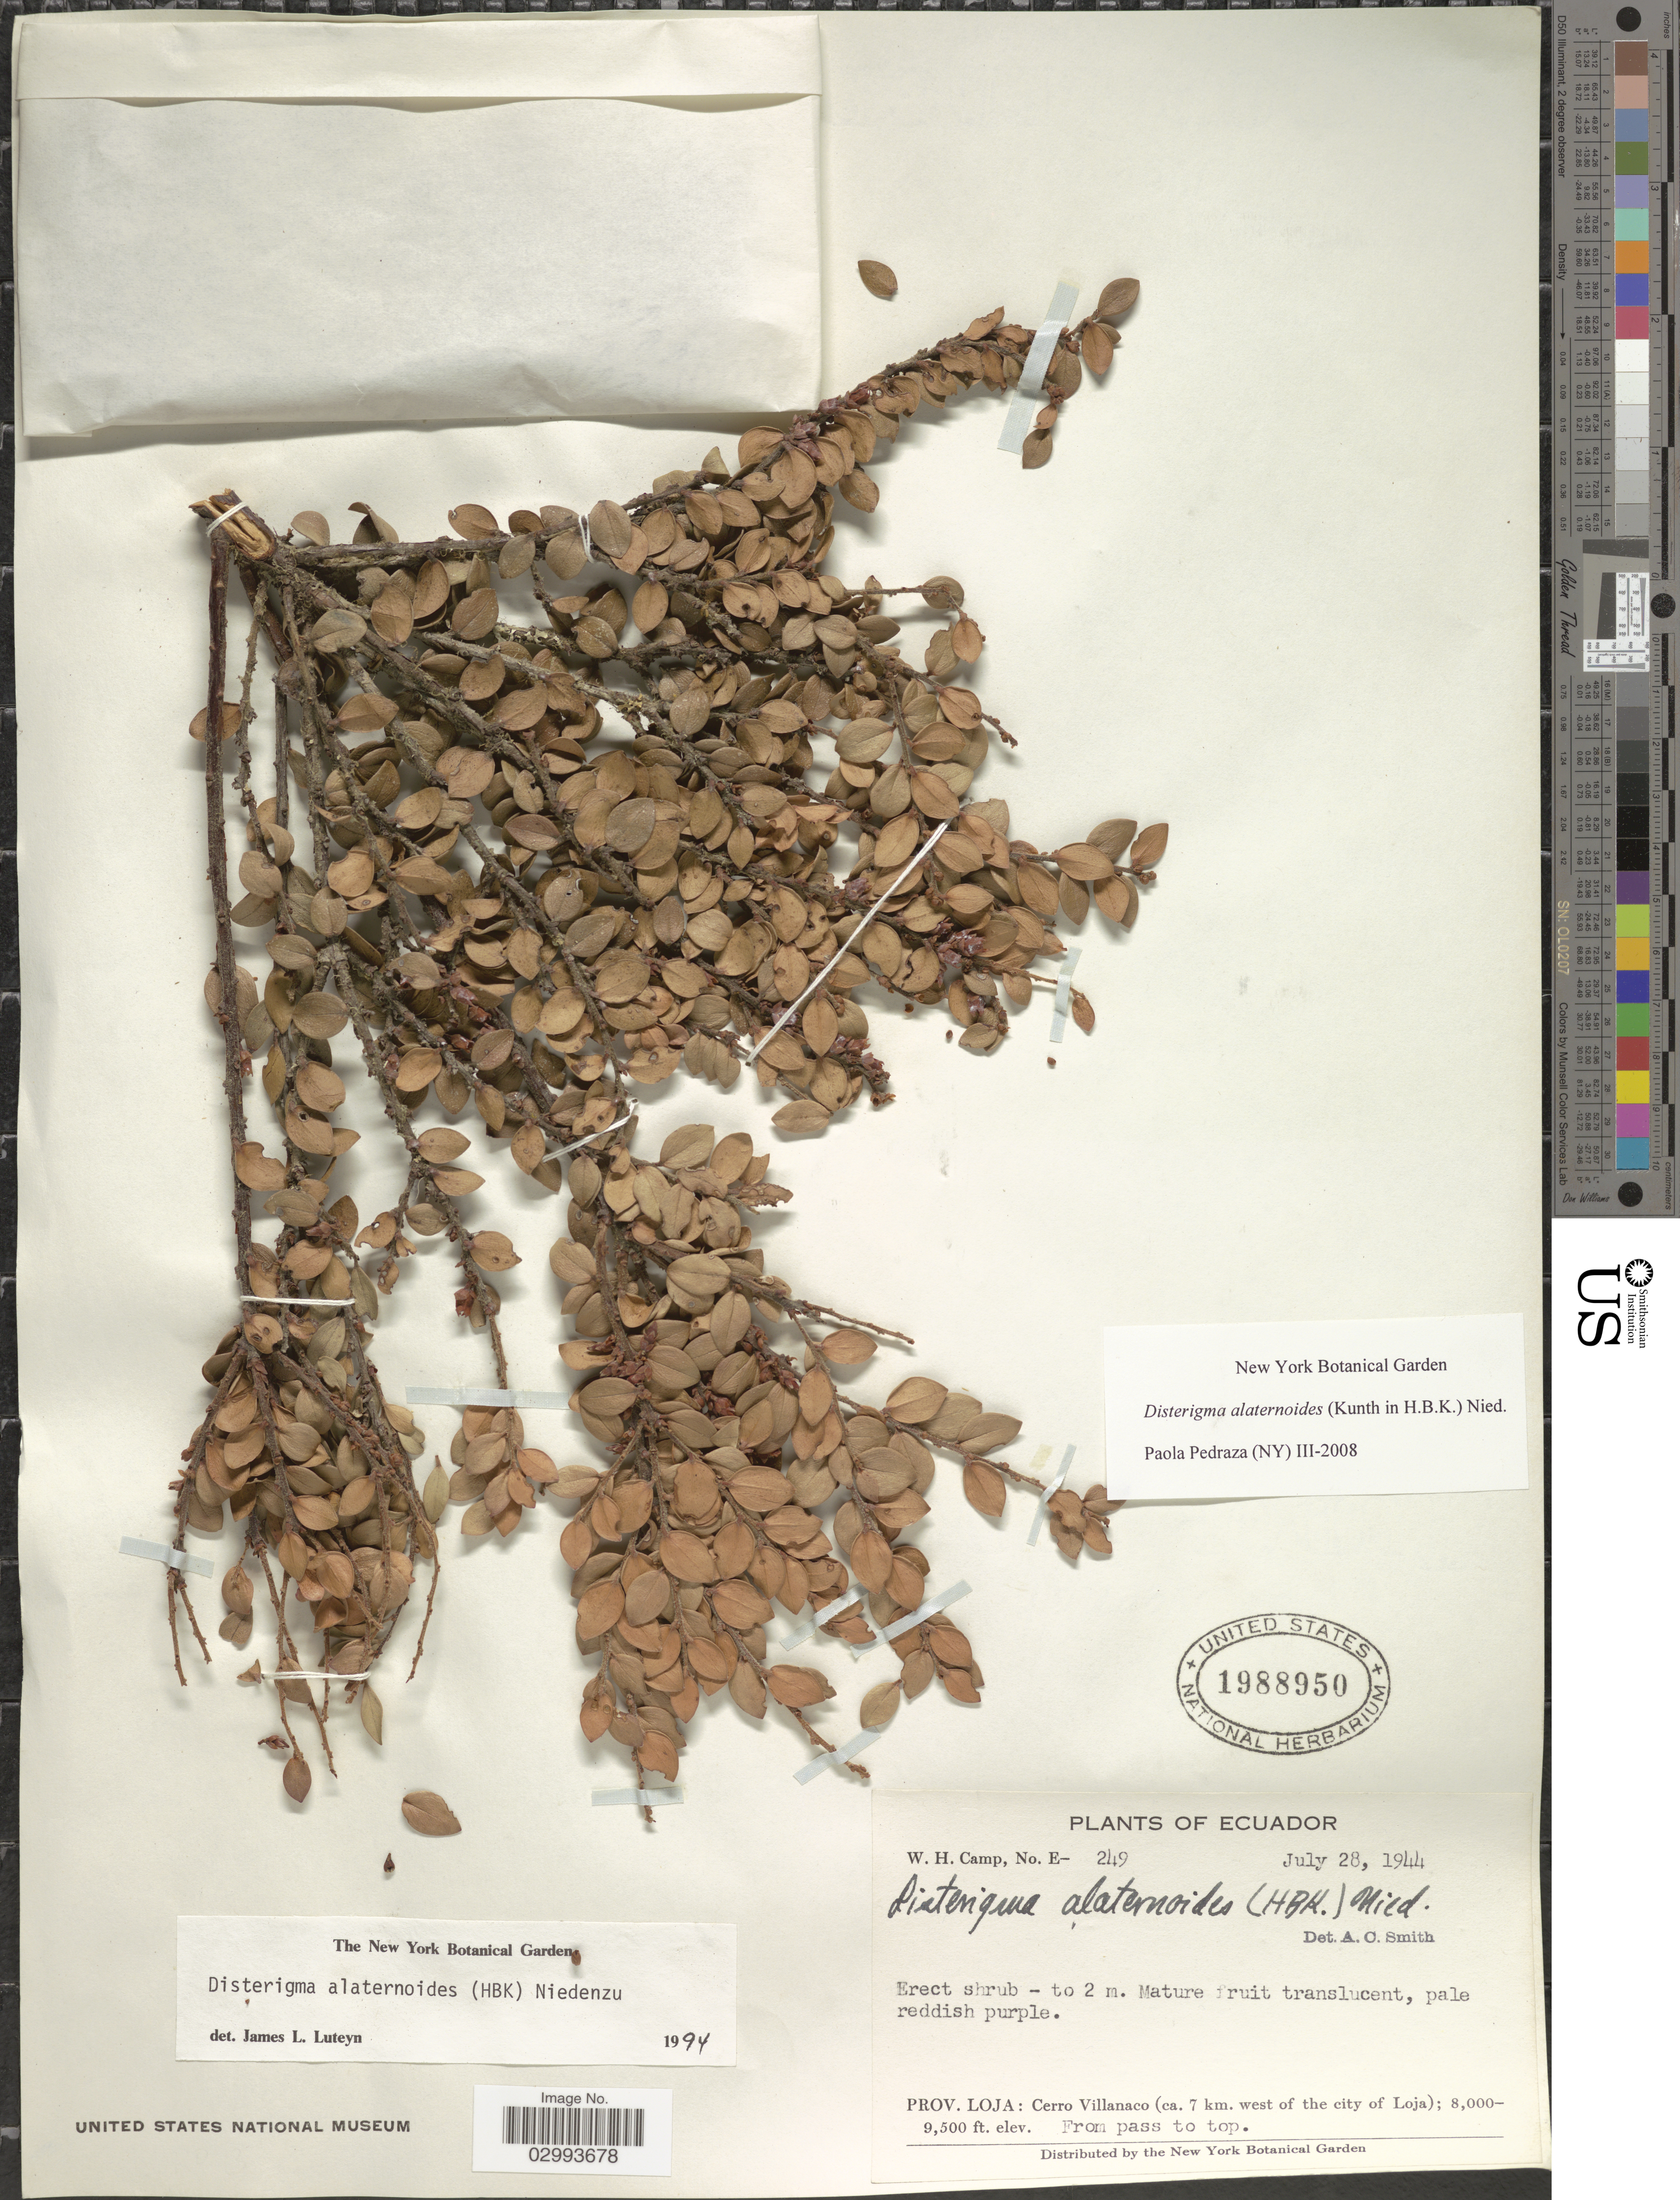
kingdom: Plantae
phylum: Tracheophyta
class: Magnoliopsida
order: Ericales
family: Ericaceae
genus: Disterigma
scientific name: Disterigma alaternoides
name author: (Kunth) Nied.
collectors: W. H. Camp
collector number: E-249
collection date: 1944-07-28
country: Ecuador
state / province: Loja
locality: Cerro Villanaco (ca. 7 km. west of the city of Loja).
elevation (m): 2438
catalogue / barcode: US 1988950